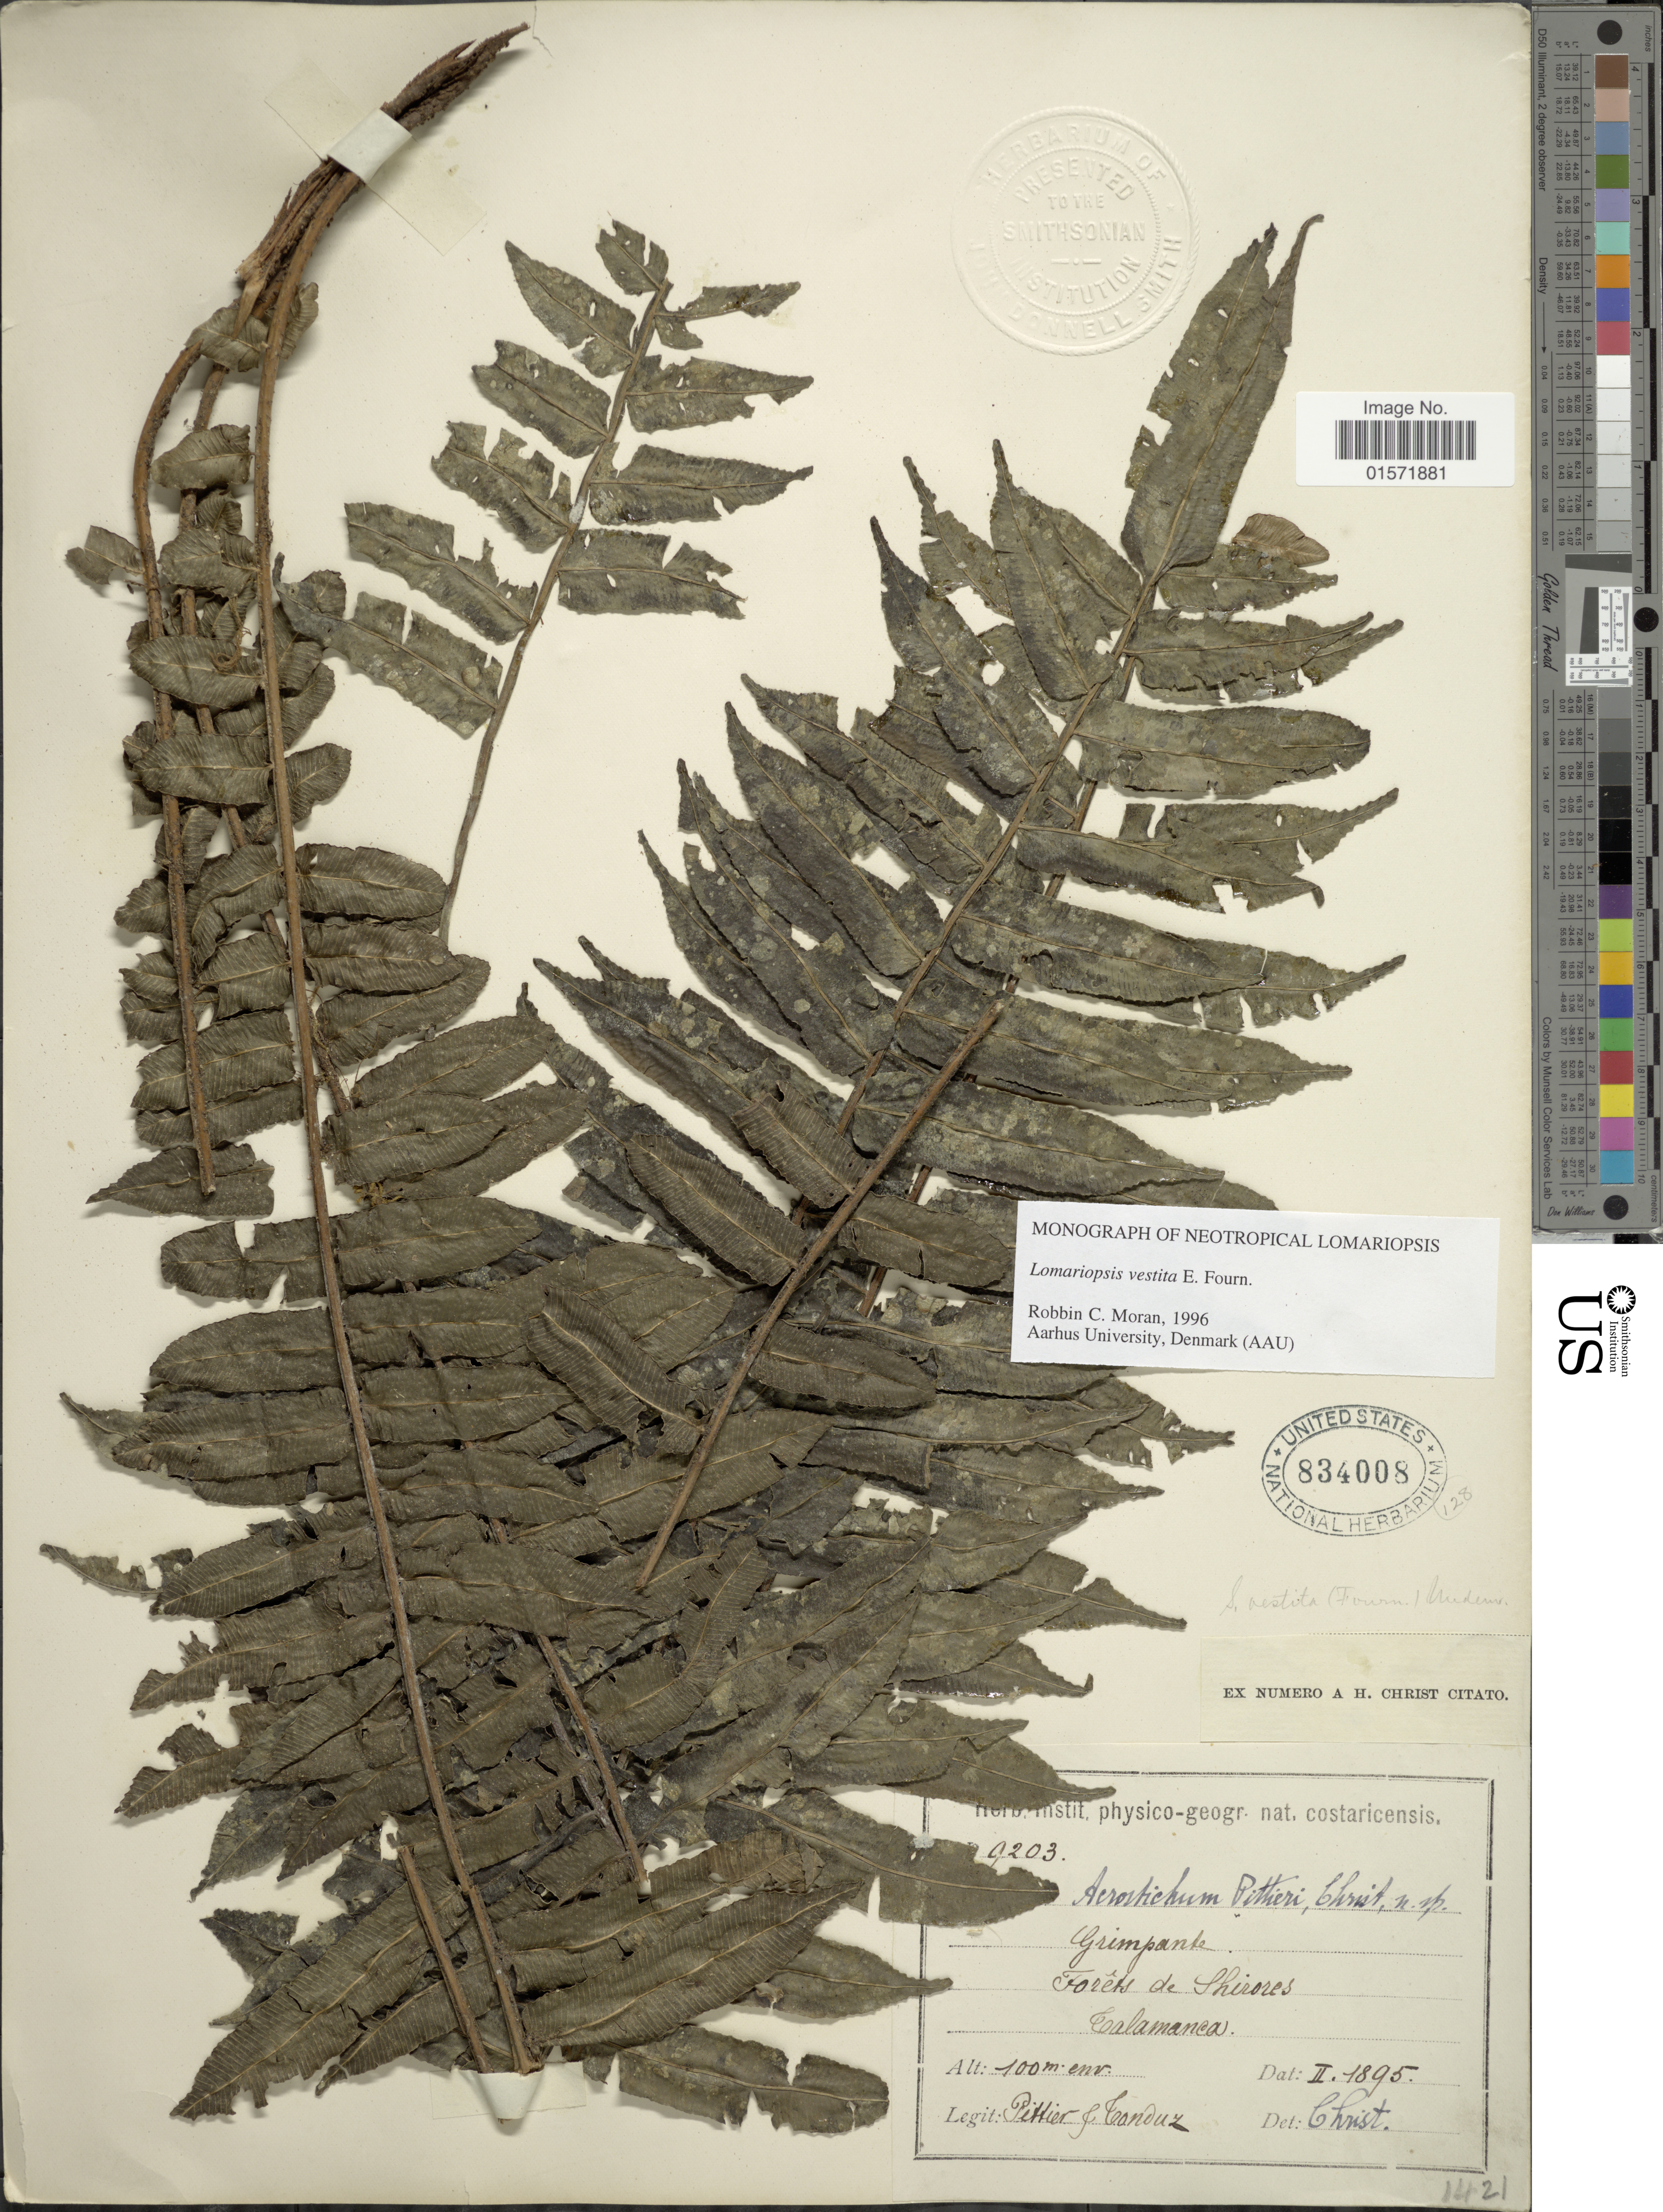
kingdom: Plantae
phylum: Tracheophyta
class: Polypodiopsida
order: Polypodiales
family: Lomariopsidaceae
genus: Lomariopsis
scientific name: Lomariopsis vestita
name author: E. Fourn.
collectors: Pittier, -- & A. Tonduz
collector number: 9203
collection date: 1895-02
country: Costa Rica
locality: Forêts de Shirores, Calamanca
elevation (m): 100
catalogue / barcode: US 834008